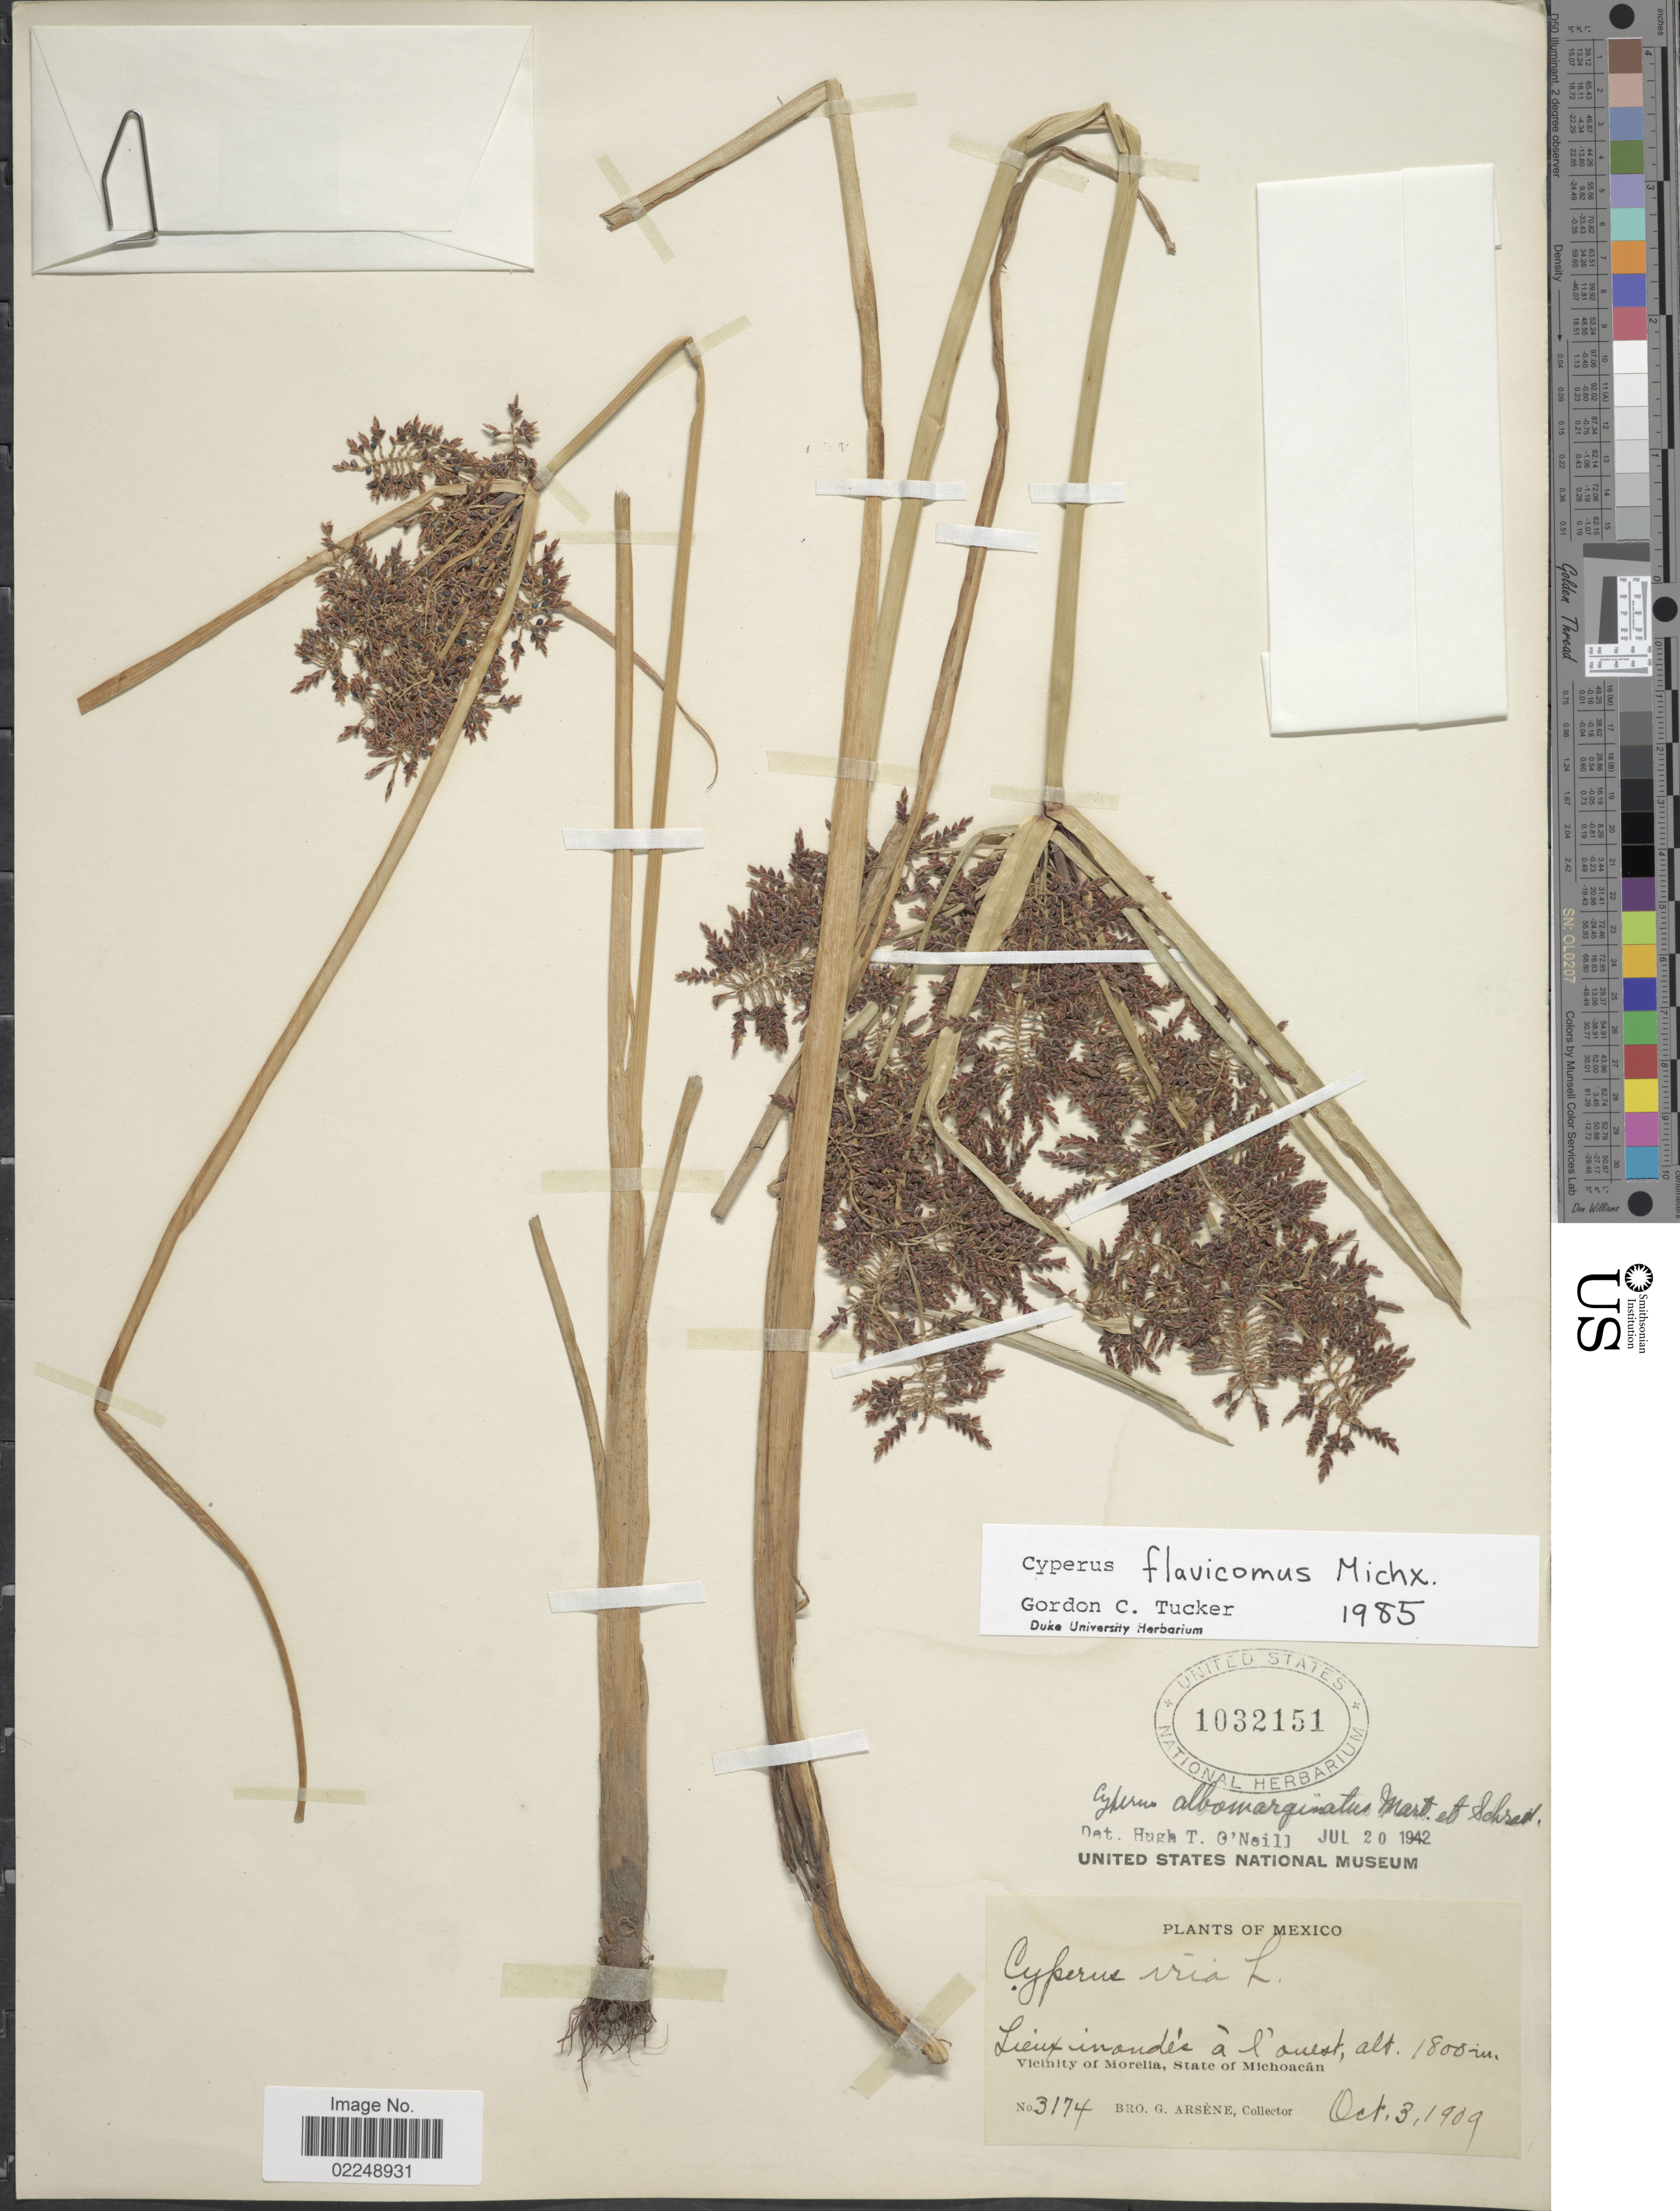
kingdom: Plantae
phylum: Tracheophyta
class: Liliopsida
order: Poales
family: Cyperaceae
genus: Cyperus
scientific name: Cyperus flavicomus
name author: Michx.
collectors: Bro. G. Arsène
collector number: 3174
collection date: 1909-10-03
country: Mexico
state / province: Michoacán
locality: Lieux inondés á l'ouest [Flooded places in west] - Vicinity of Morelia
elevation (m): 1800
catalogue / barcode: US 1032151